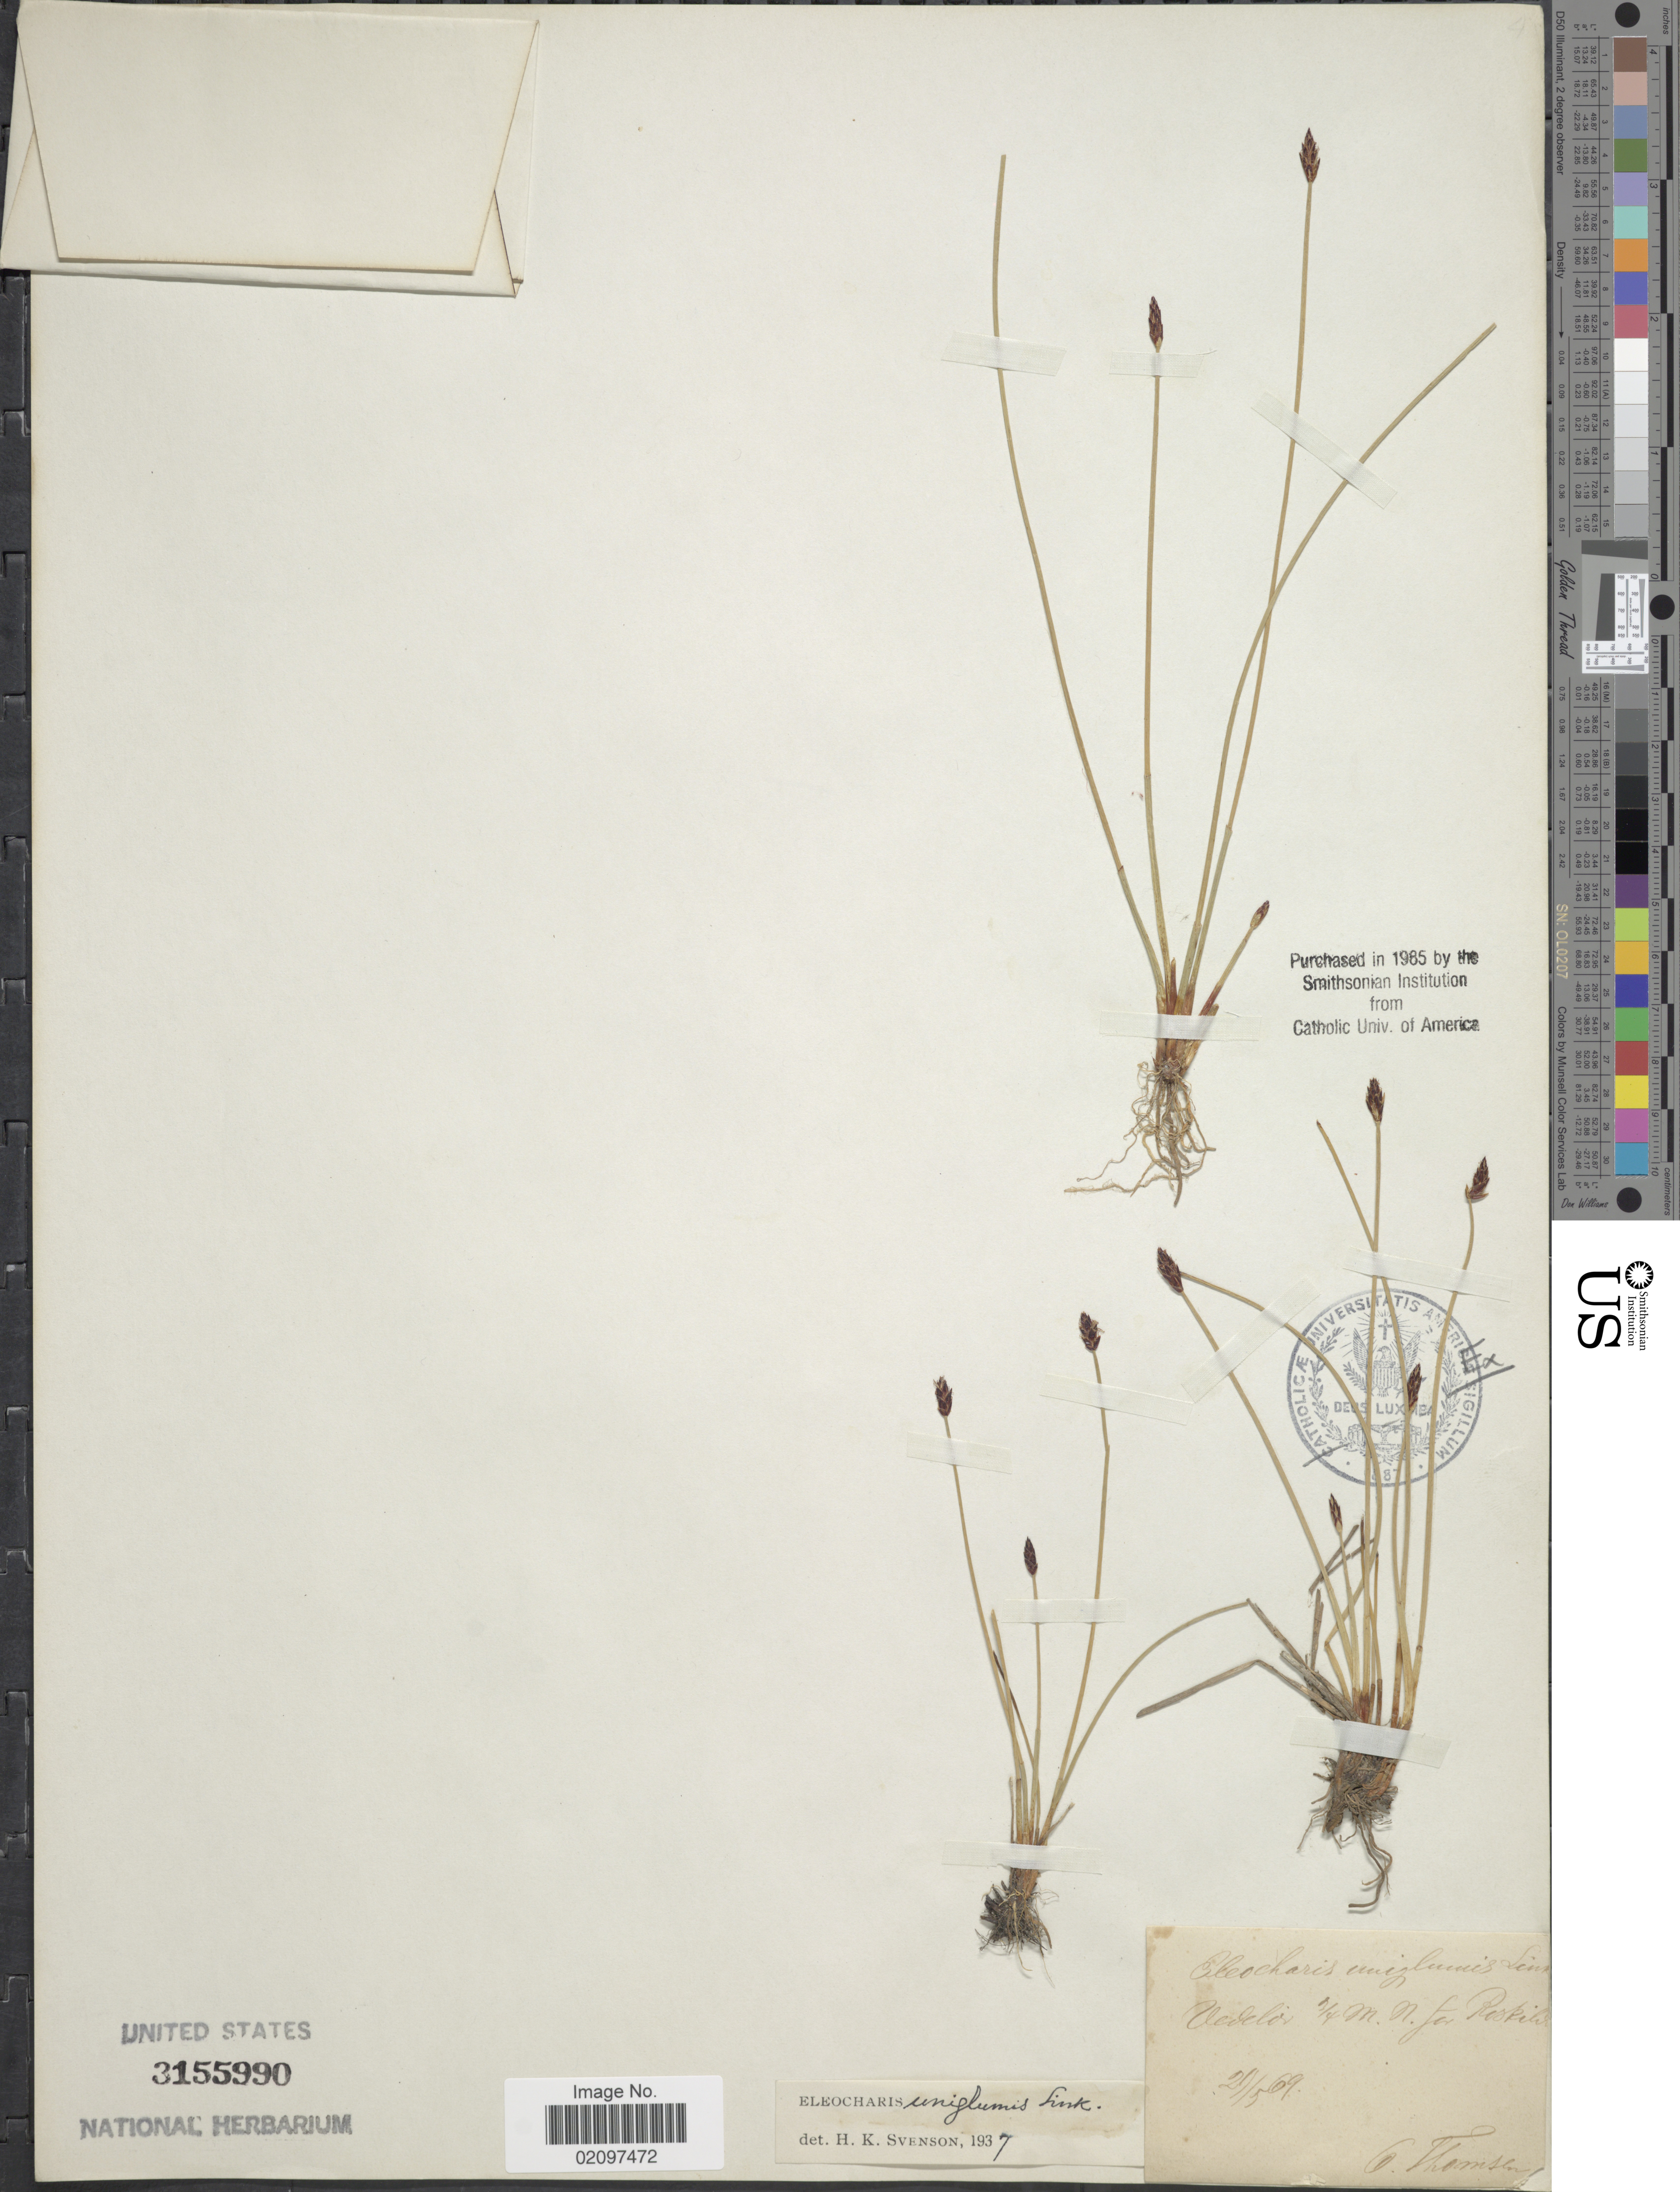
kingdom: Plantae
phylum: Tracheophyta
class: Liliopsida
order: Poales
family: Cyperaceae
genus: Eleocharis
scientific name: Eleocharis uniglumis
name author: (Link) Schult.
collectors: C. Thomsen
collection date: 1869-05-29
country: Denmark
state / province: Sjæland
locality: Vedelos, 3/4 M. N. for Reskilir. [interpreted]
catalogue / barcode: US 3155990